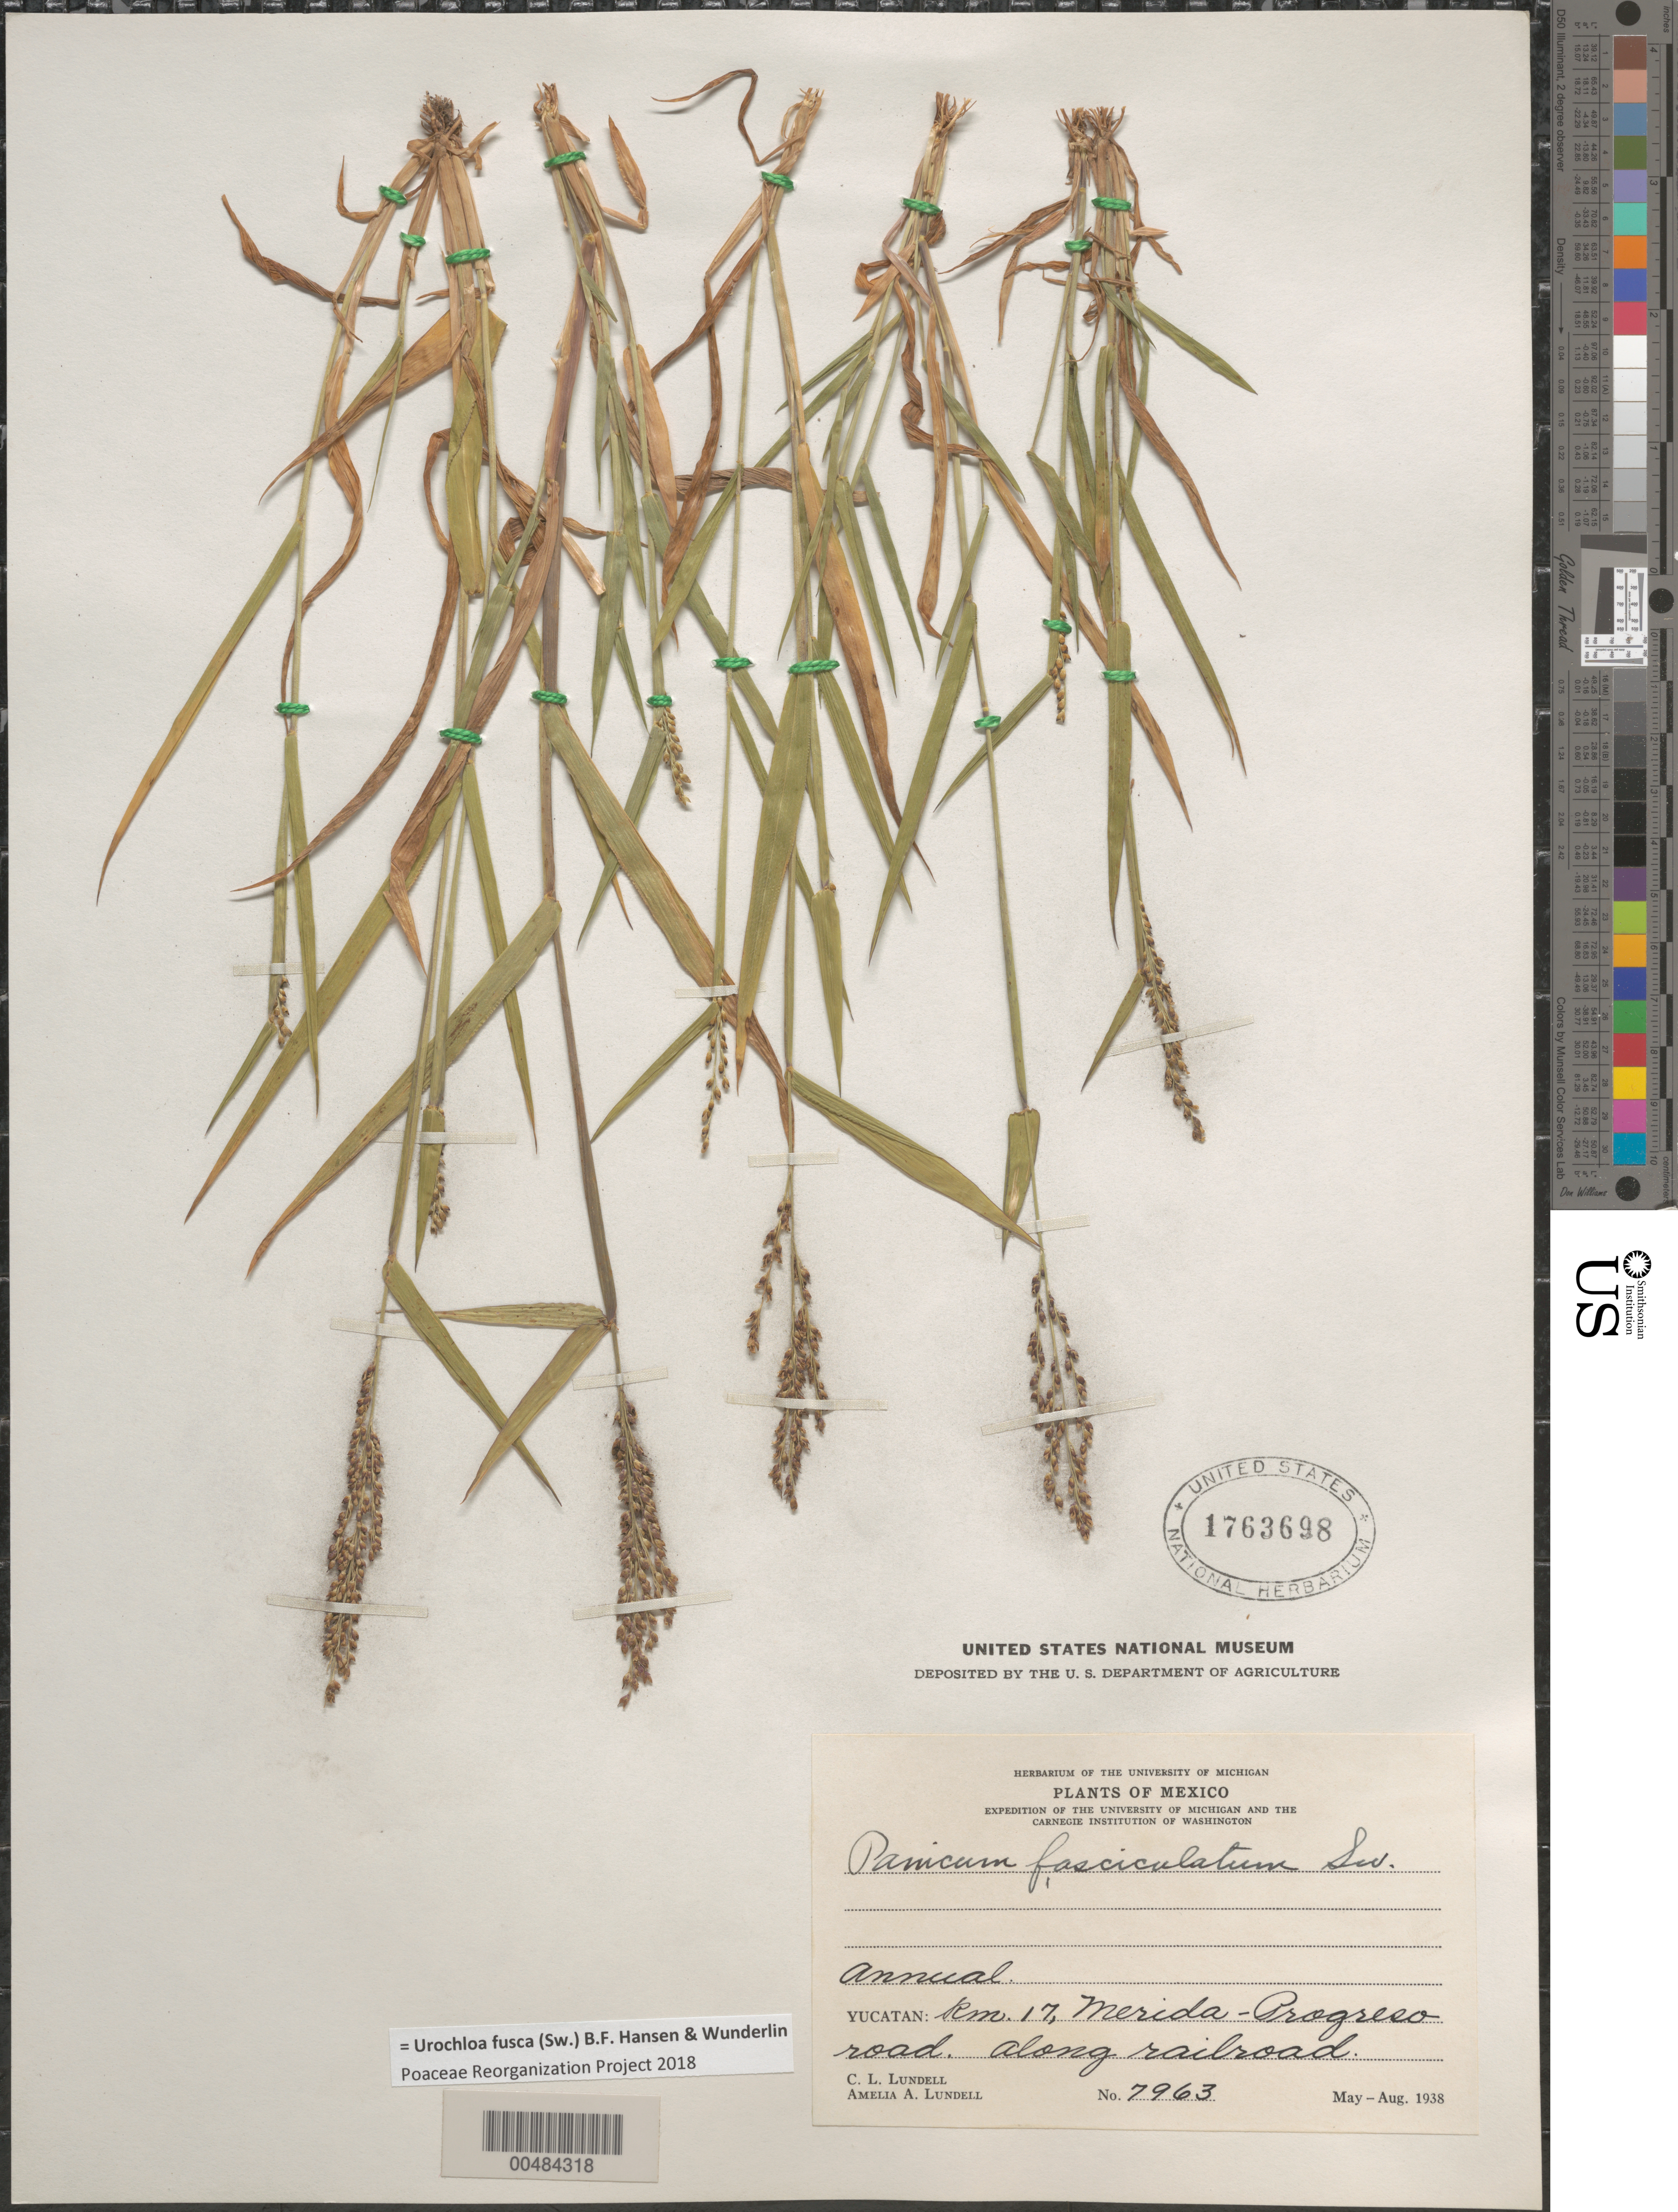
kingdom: Plantae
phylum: Tracheophyta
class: Liliopsida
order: Poales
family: Poaceae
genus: Brachiaria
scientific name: Brachiaria fasciculata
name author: (Sw.) Parodi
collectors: C. L. Lundell & A. A. Lundell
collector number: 7963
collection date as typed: May 1938 to Aug 1938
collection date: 1938-05/1938-08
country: Mexico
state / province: Yucatan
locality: Km 17, Merida-Progreso road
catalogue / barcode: US 1763698